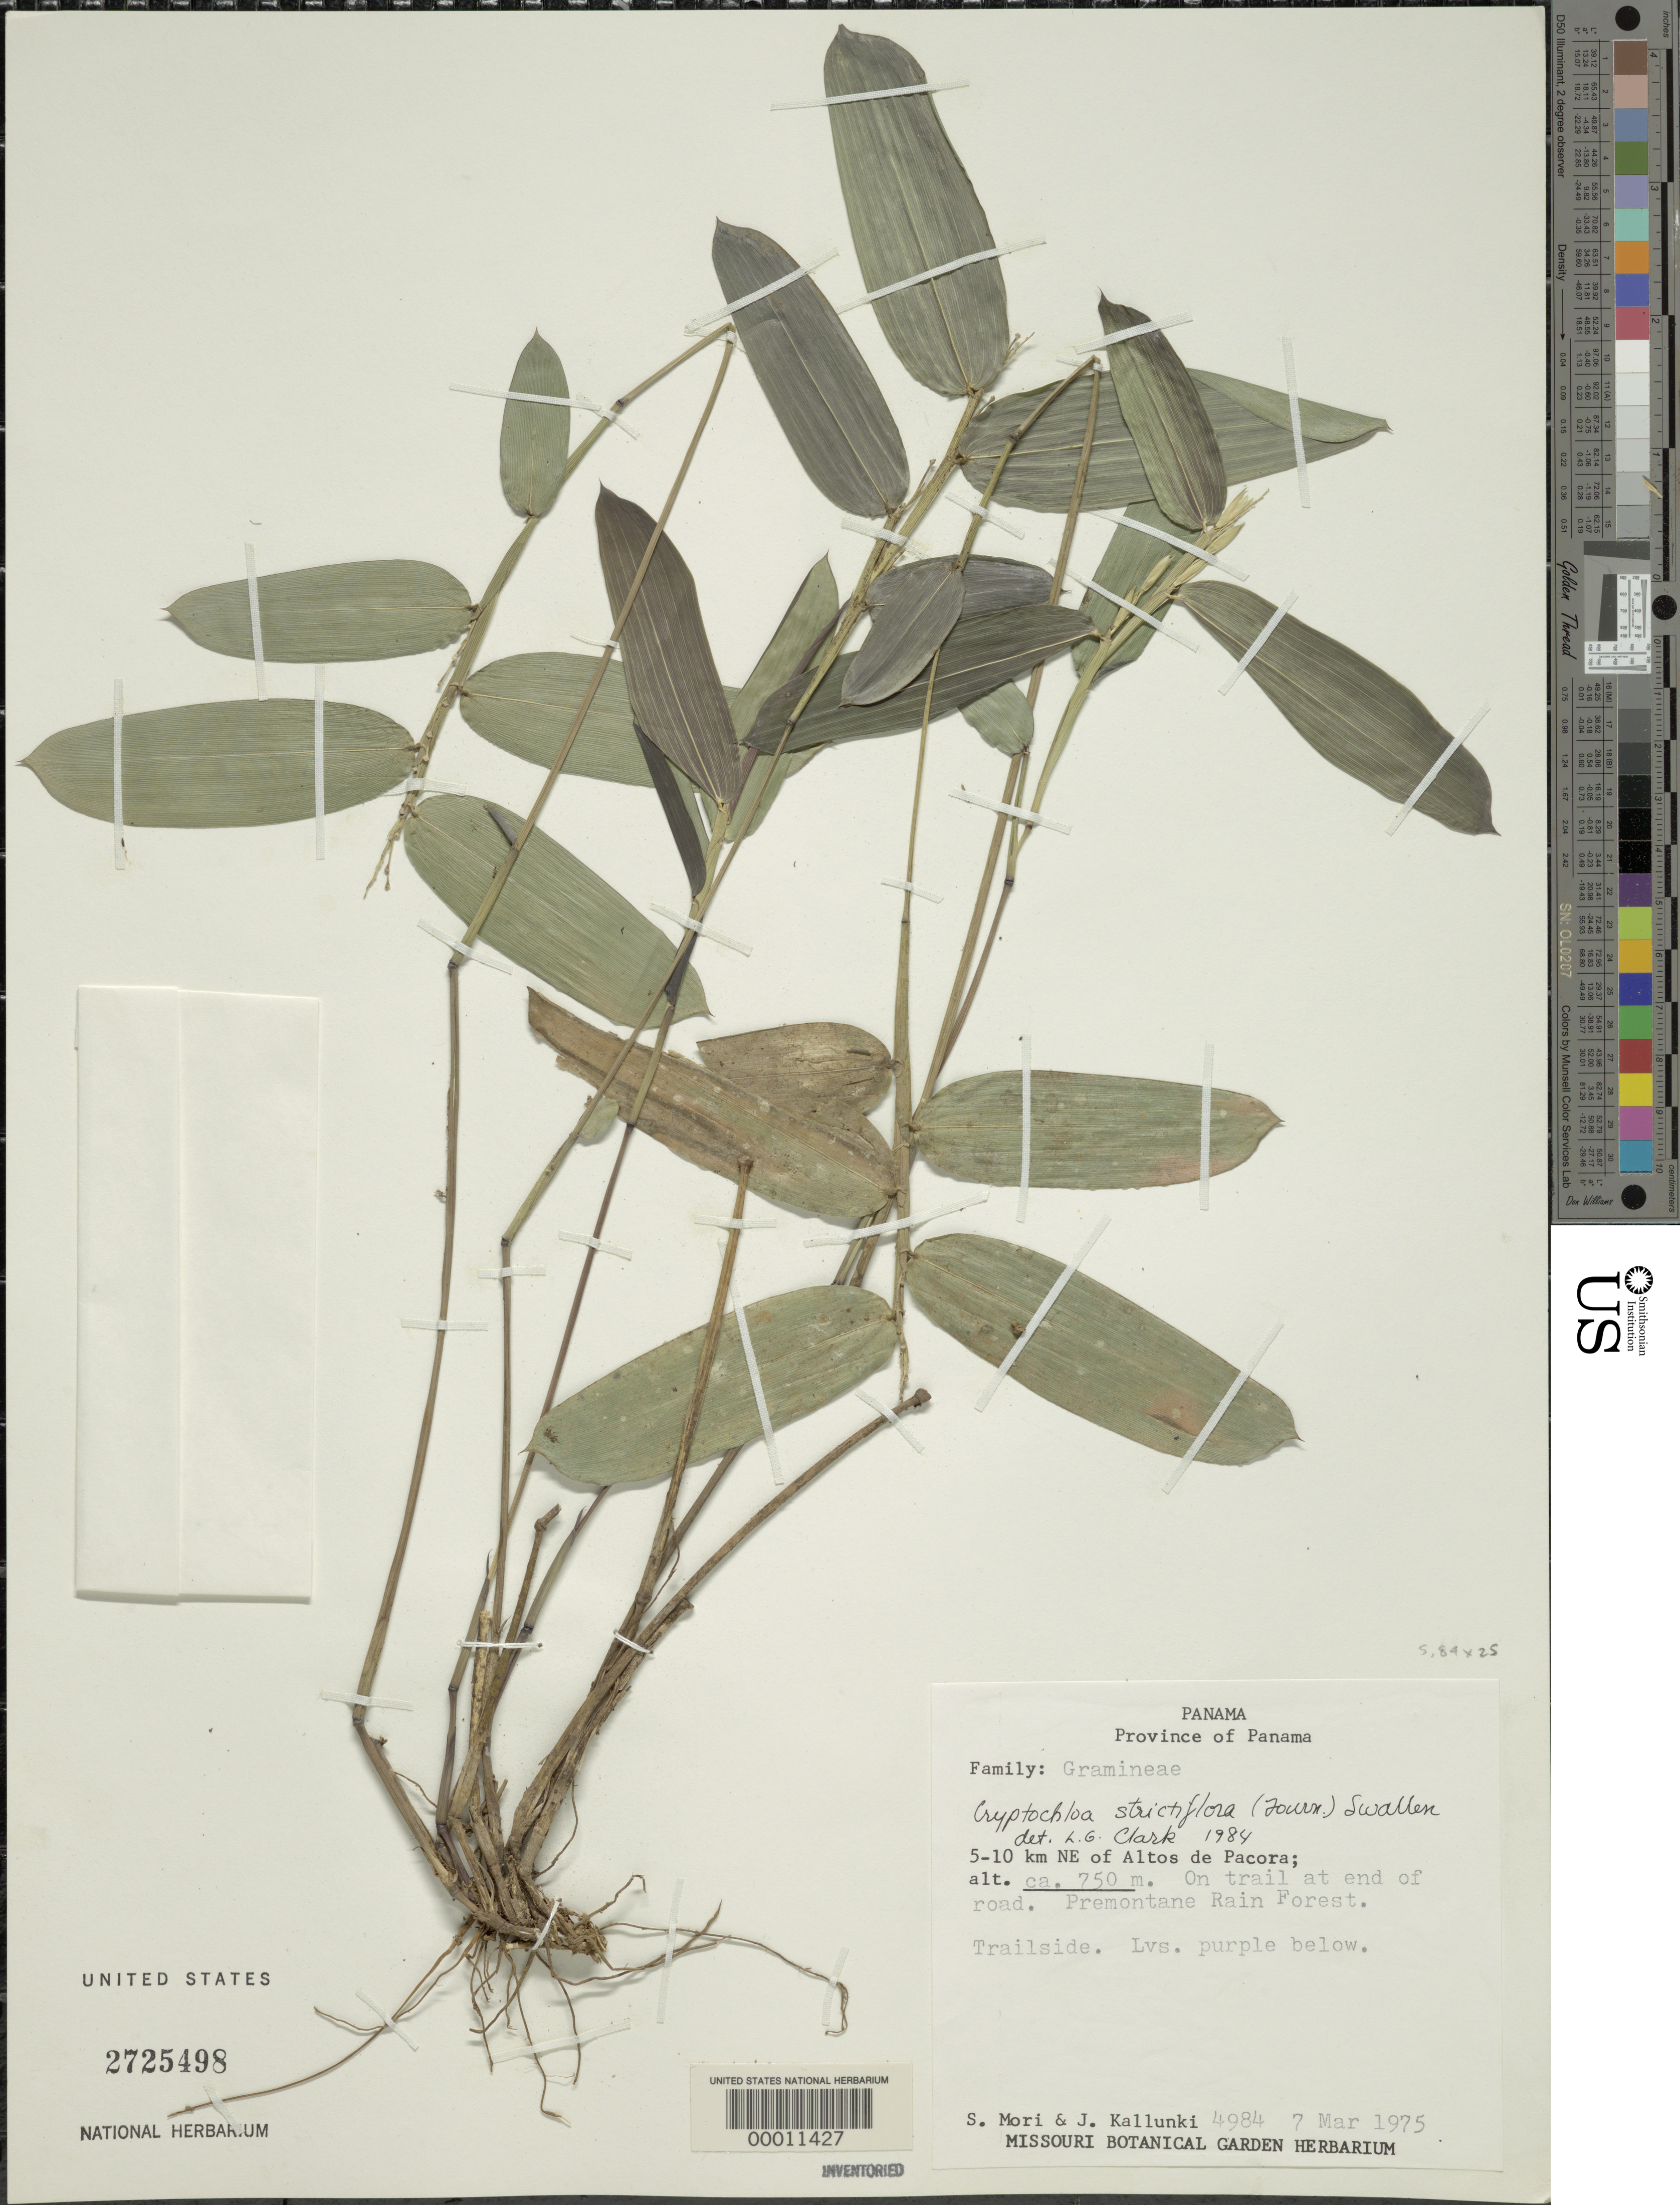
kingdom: Plantae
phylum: Tracheophyta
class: Liliopsida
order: Poales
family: Poaceae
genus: Cryptochloa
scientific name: Cryptochloa strictiflora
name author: (E. Fourn.) Swallen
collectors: S. Mori & J. Kallunki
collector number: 4984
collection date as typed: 07 Mar 1975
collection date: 1975-03-07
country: Panama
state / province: Panamá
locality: Altos de Pacora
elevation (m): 750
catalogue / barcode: US 2725498